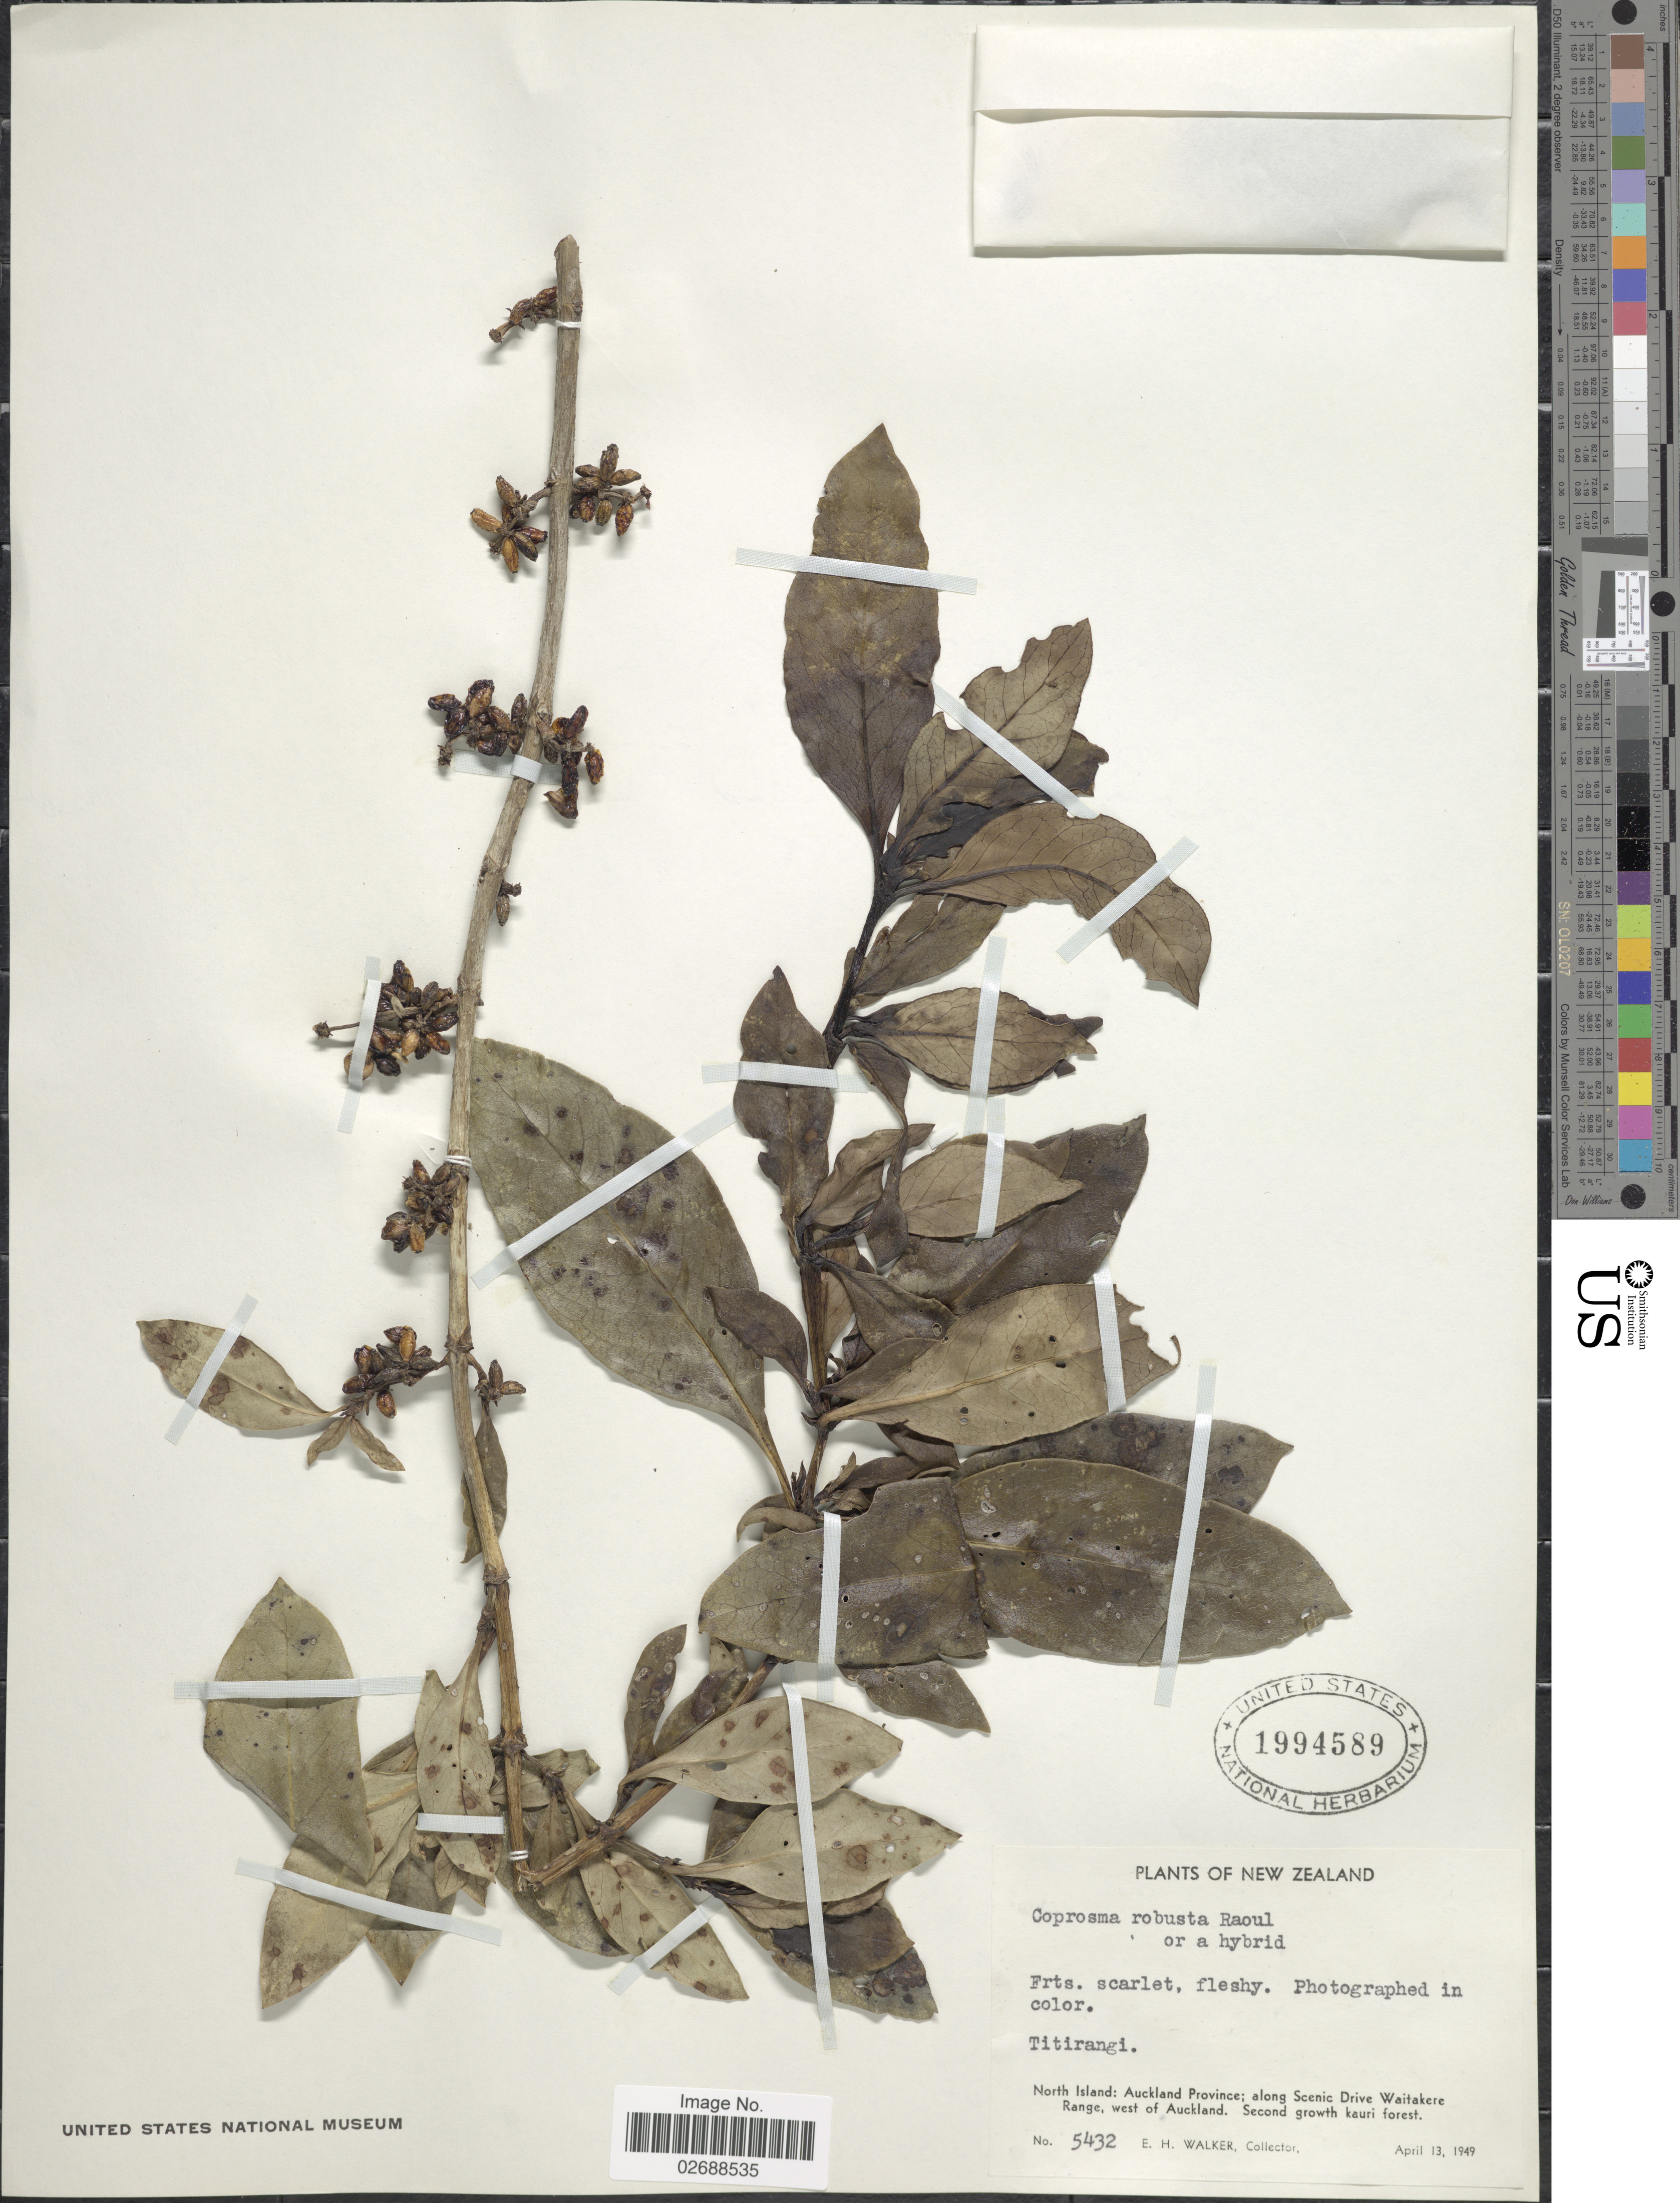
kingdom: Plantae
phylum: Tracheophyta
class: Magnoliopsida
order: Gentianales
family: Rubiaceae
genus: Coprosma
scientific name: Coprosma robusta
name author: Raoul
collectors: E. H. Walker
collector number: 5432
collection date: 1949-04-13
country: New Zealand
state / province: Auckland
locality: Titirangi, North Island, along Scenic Drive Waitakere Range, west of Auckland.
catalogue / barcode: US 1994589